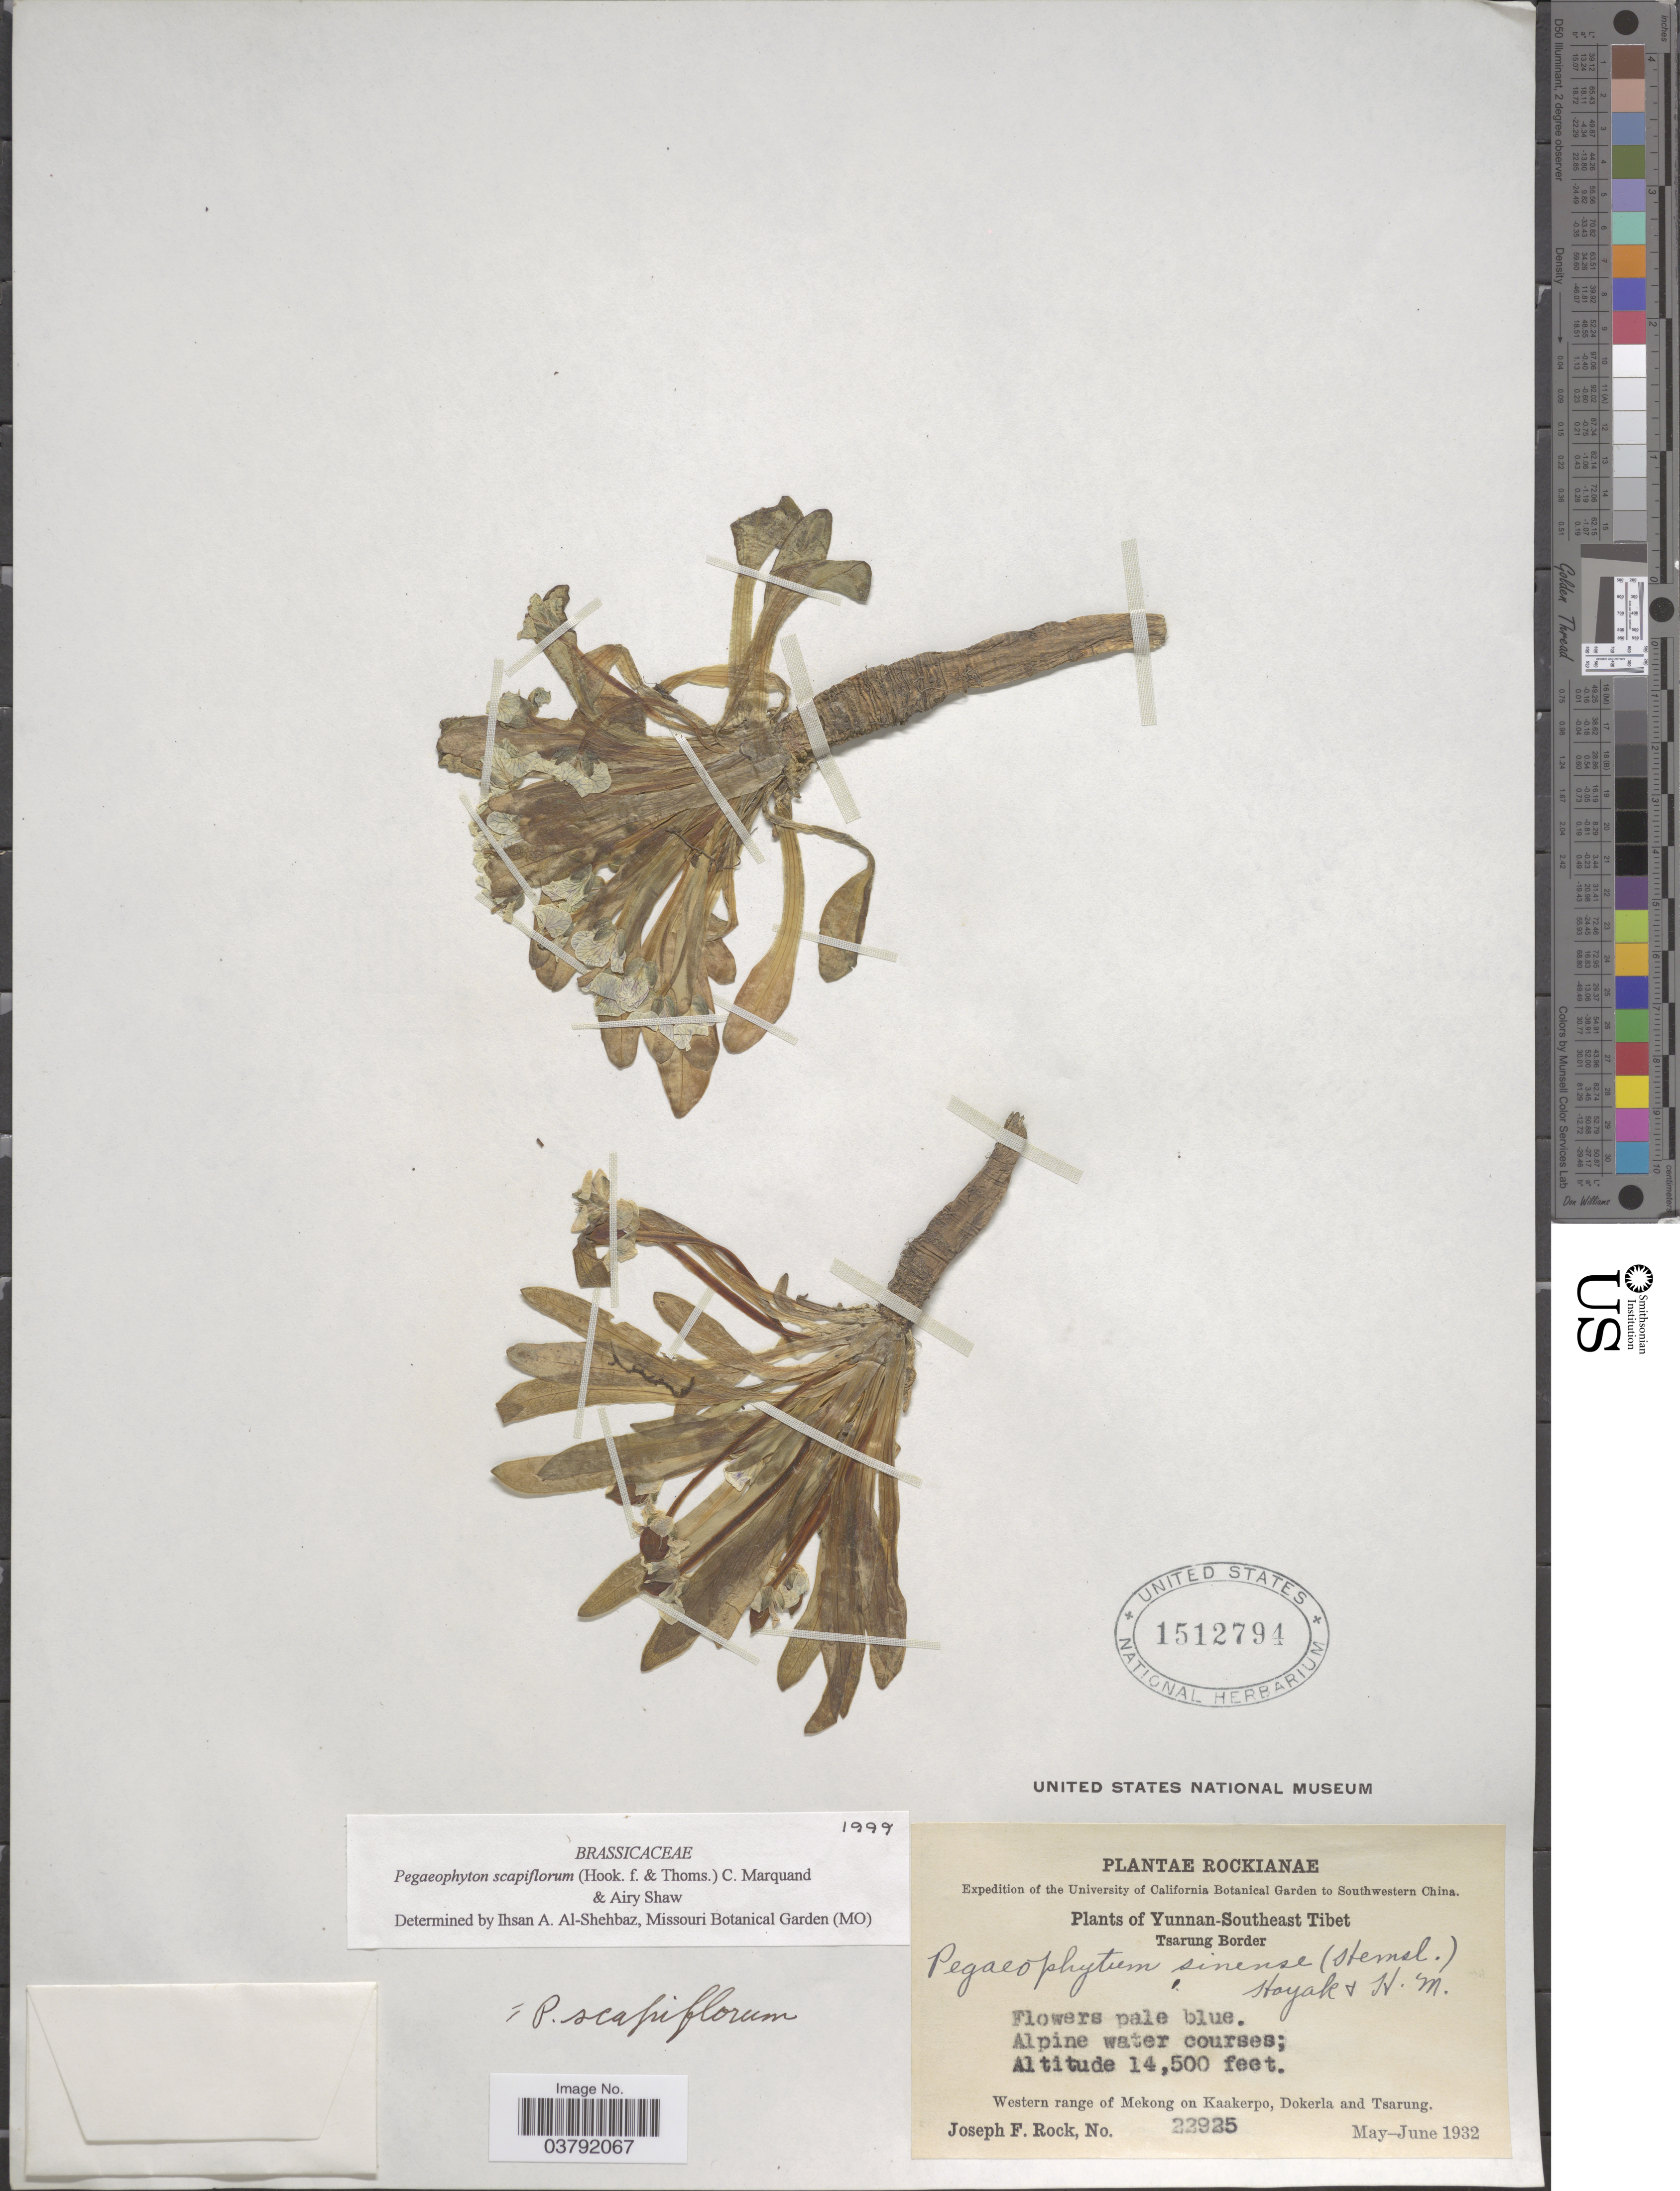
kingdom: Plantae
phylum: Tracheophyta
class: Magnoliopsida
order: Brassicales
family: Brassicaceae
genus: Pegaeophyton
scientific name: Pegaeophyton scapiflorum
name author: (Hook. f. & Thomson) C. Marquand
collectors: J. F. Rock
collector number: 22925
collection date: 1932-05/1932-06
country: China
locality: Southwestern China. Yunnan-Southeast Tibet. Tsarung Border. Western range of Mekong on Kaakerpo, Dokerla and Tsarung.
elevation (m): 4420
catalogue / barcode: US 1512794